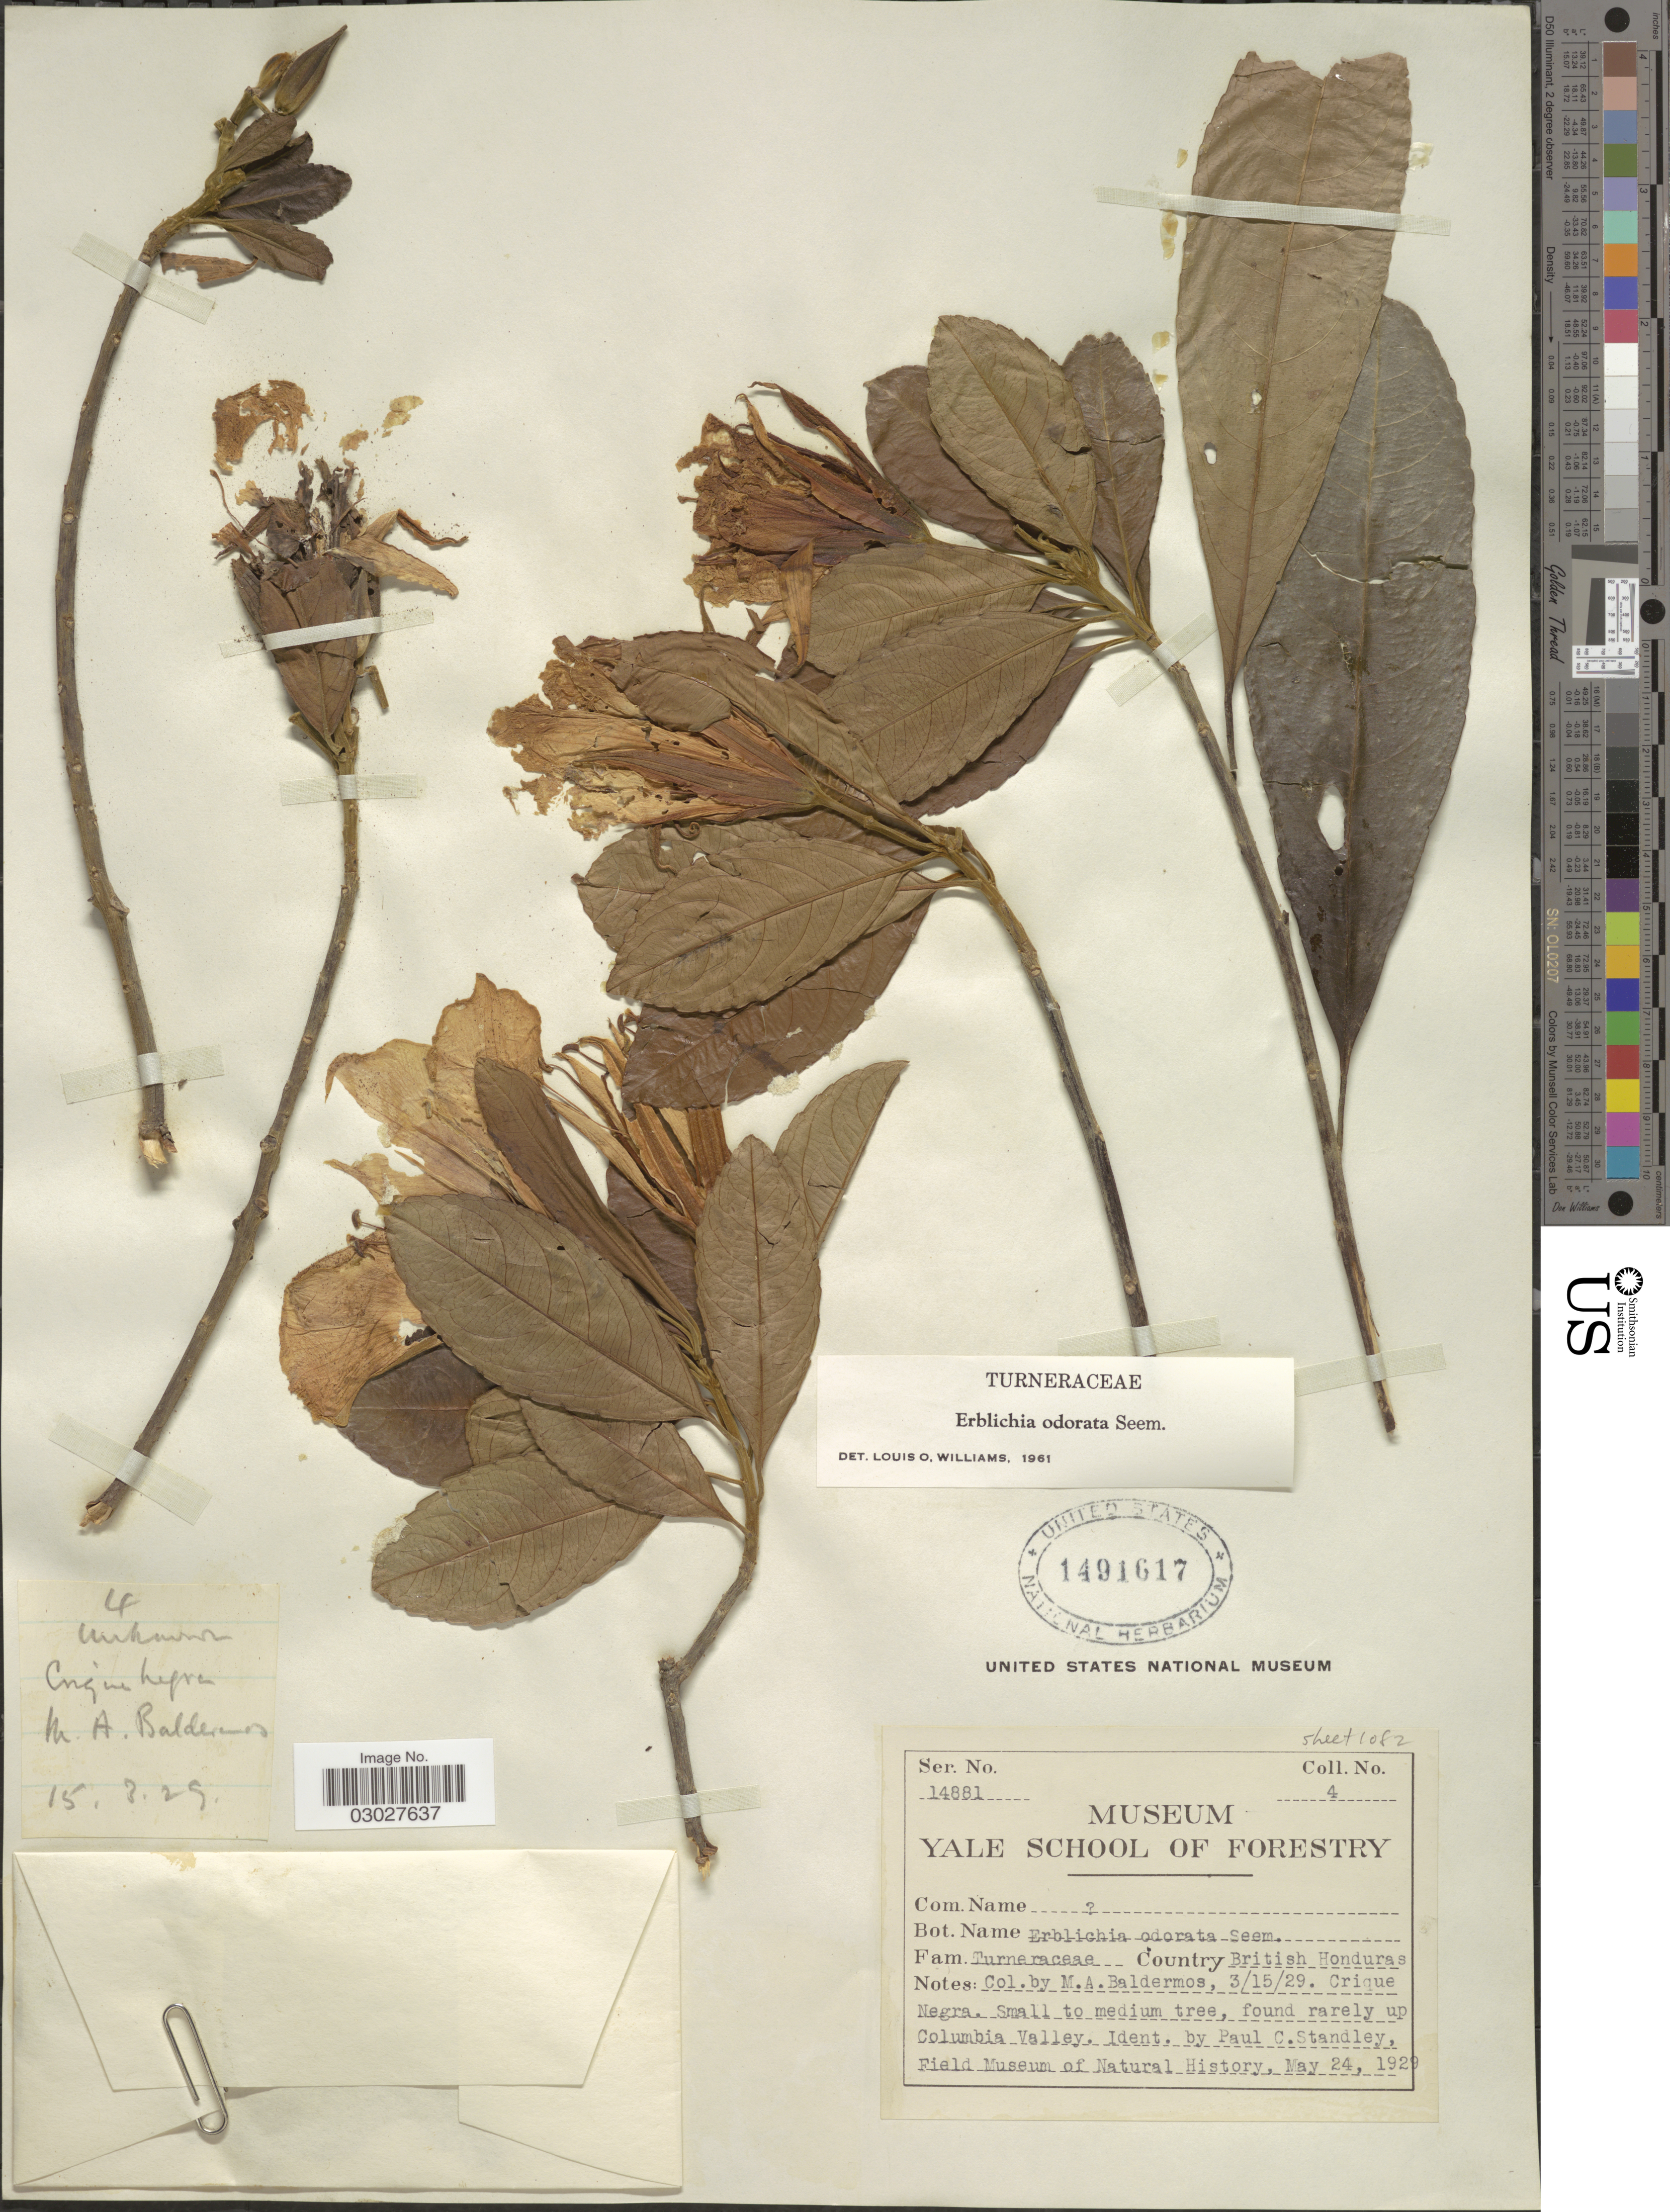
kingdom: Plantae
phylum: Tracheophyta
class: Magnoliopsida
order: Malpighiales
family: Turneraceae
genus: Erblichia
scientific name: Erblichia odorata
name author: Seem.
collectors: M. Balderamos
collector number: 4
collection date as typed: Transcribed d/m/y: 15/3/29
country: Belize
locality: British Honduras.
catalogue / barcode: US 1491617